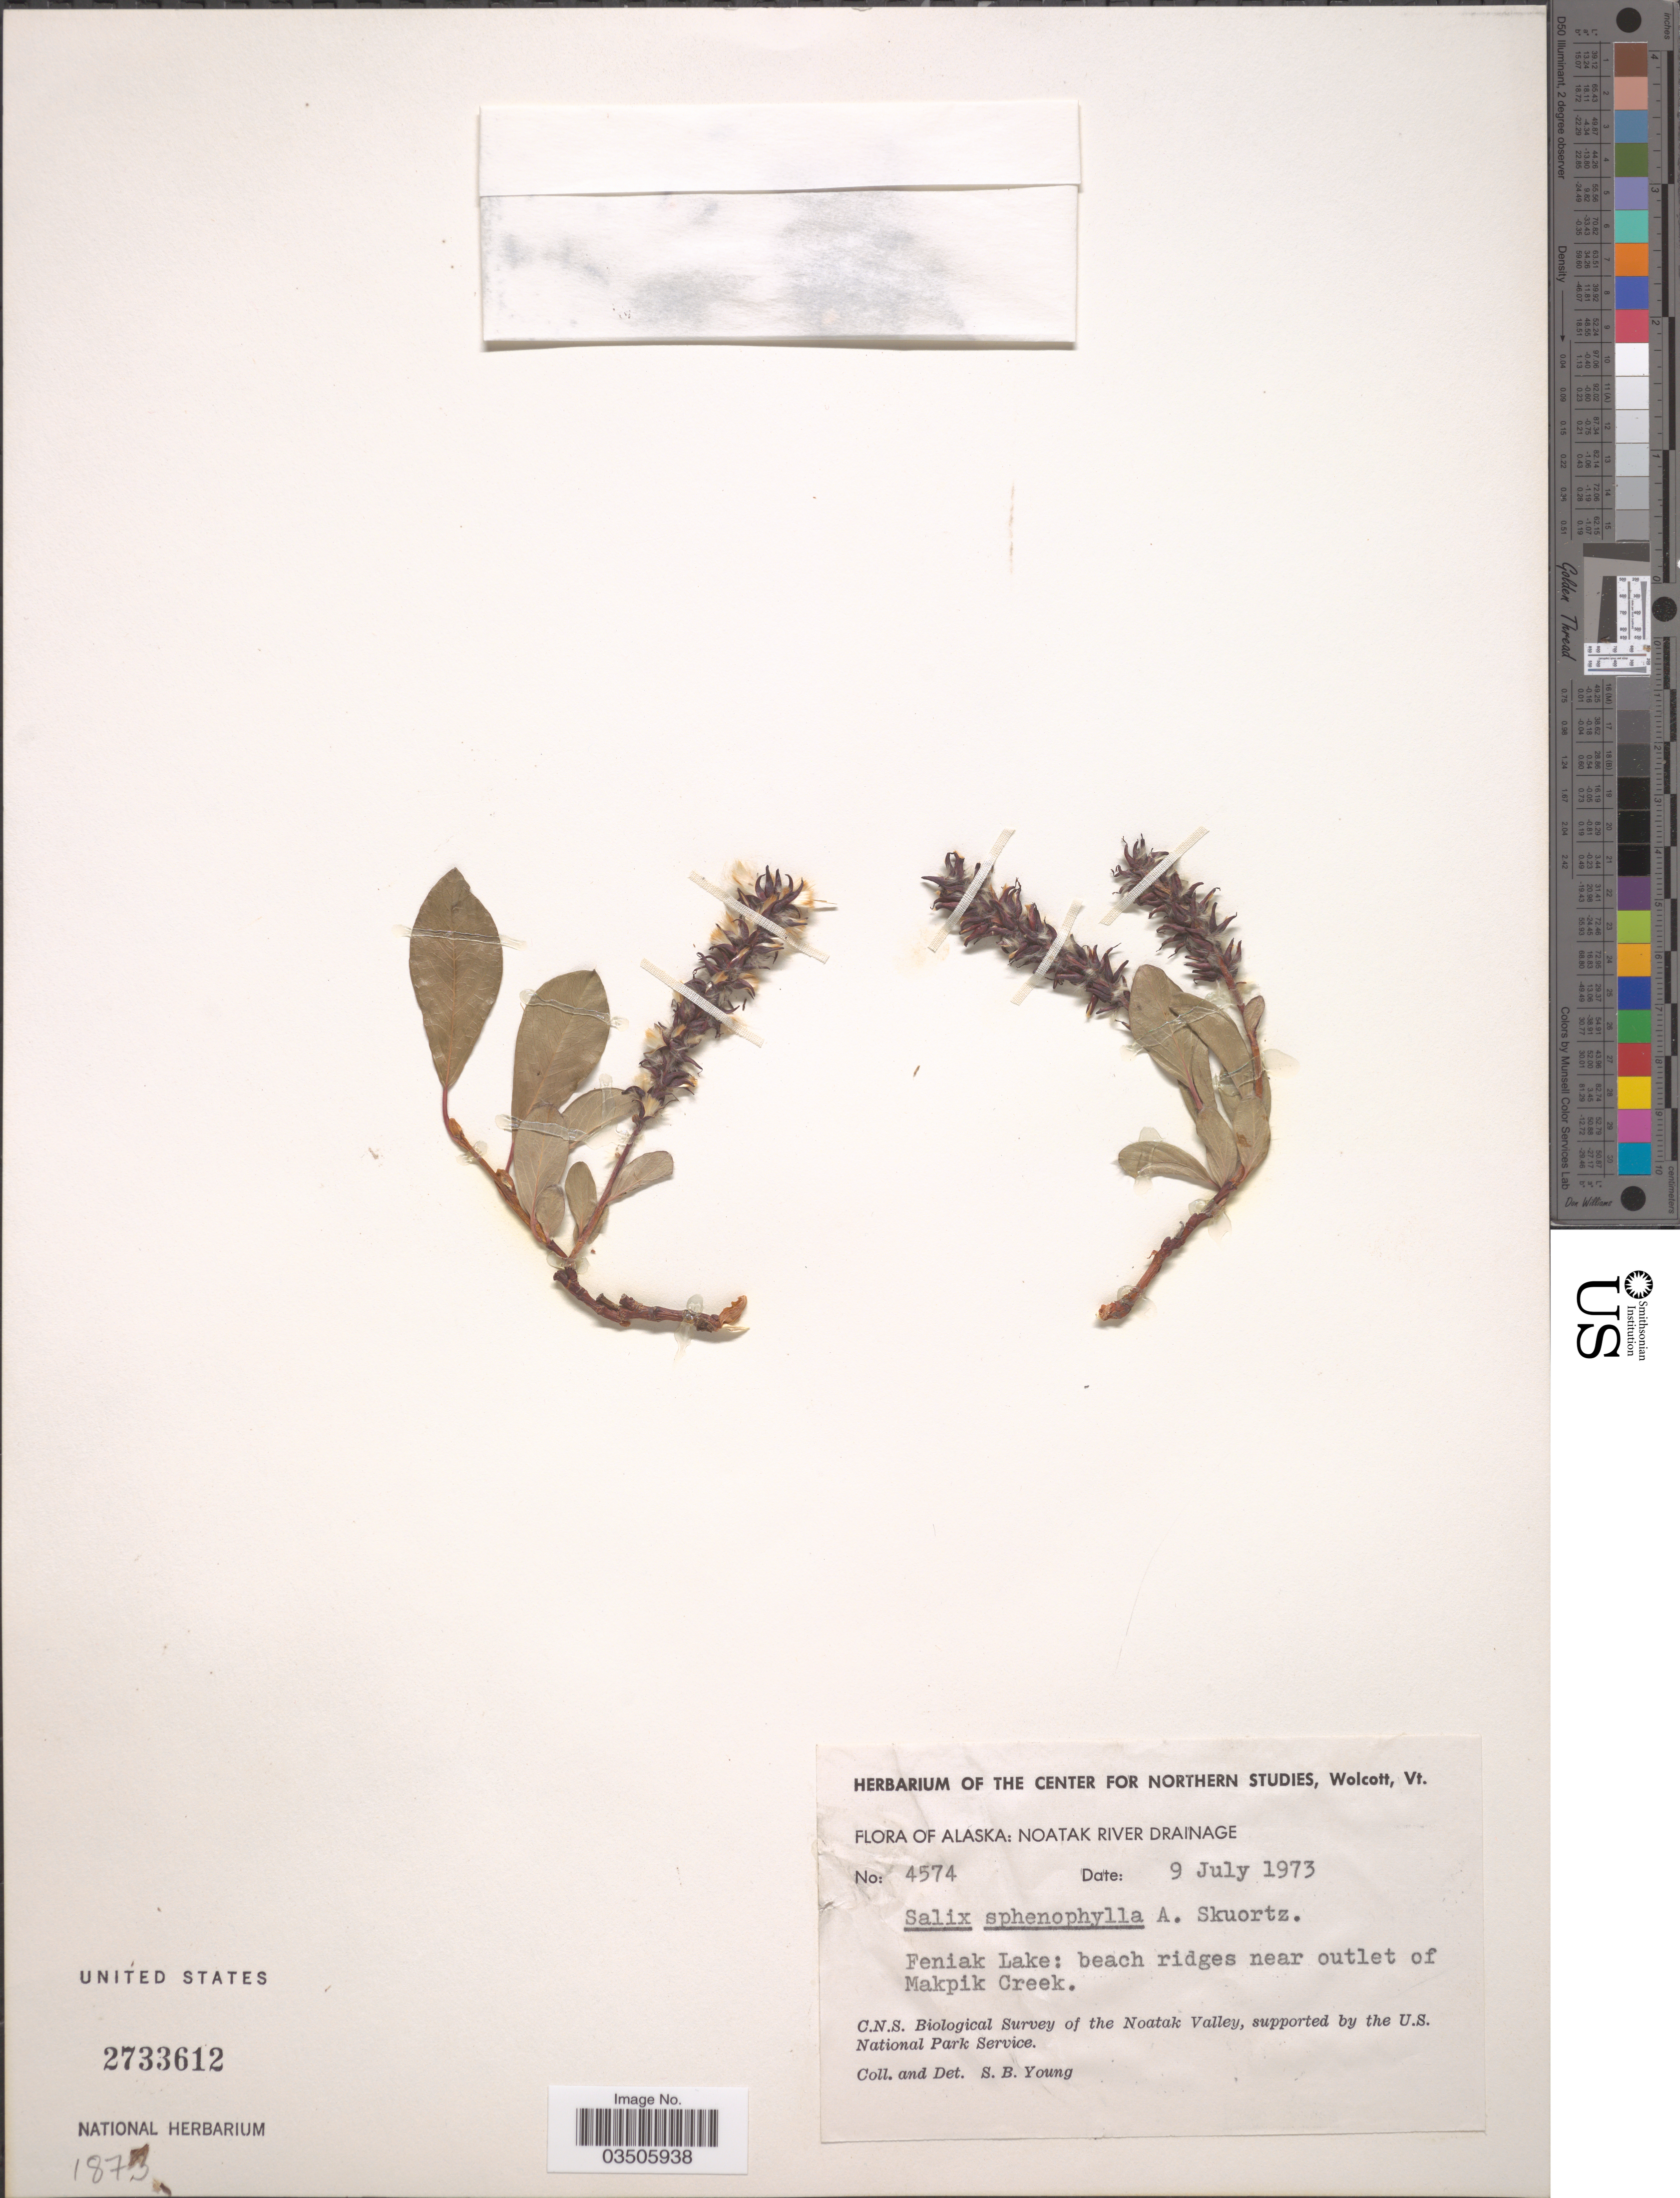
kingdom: Plantae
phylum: Tracheophyta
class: Magnoliopsida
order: Malpighiales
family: Salicaceae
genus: Salix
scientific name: Salix sphenophylla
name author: A.K. Skvortsov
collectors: S. Young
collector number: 4574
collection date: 1973-07-09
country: United States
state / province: Alaska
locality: Noatak River Drainage. Feniak Lake: beach ridges near outlet of Makpik Creek.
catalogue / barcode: US 2733612